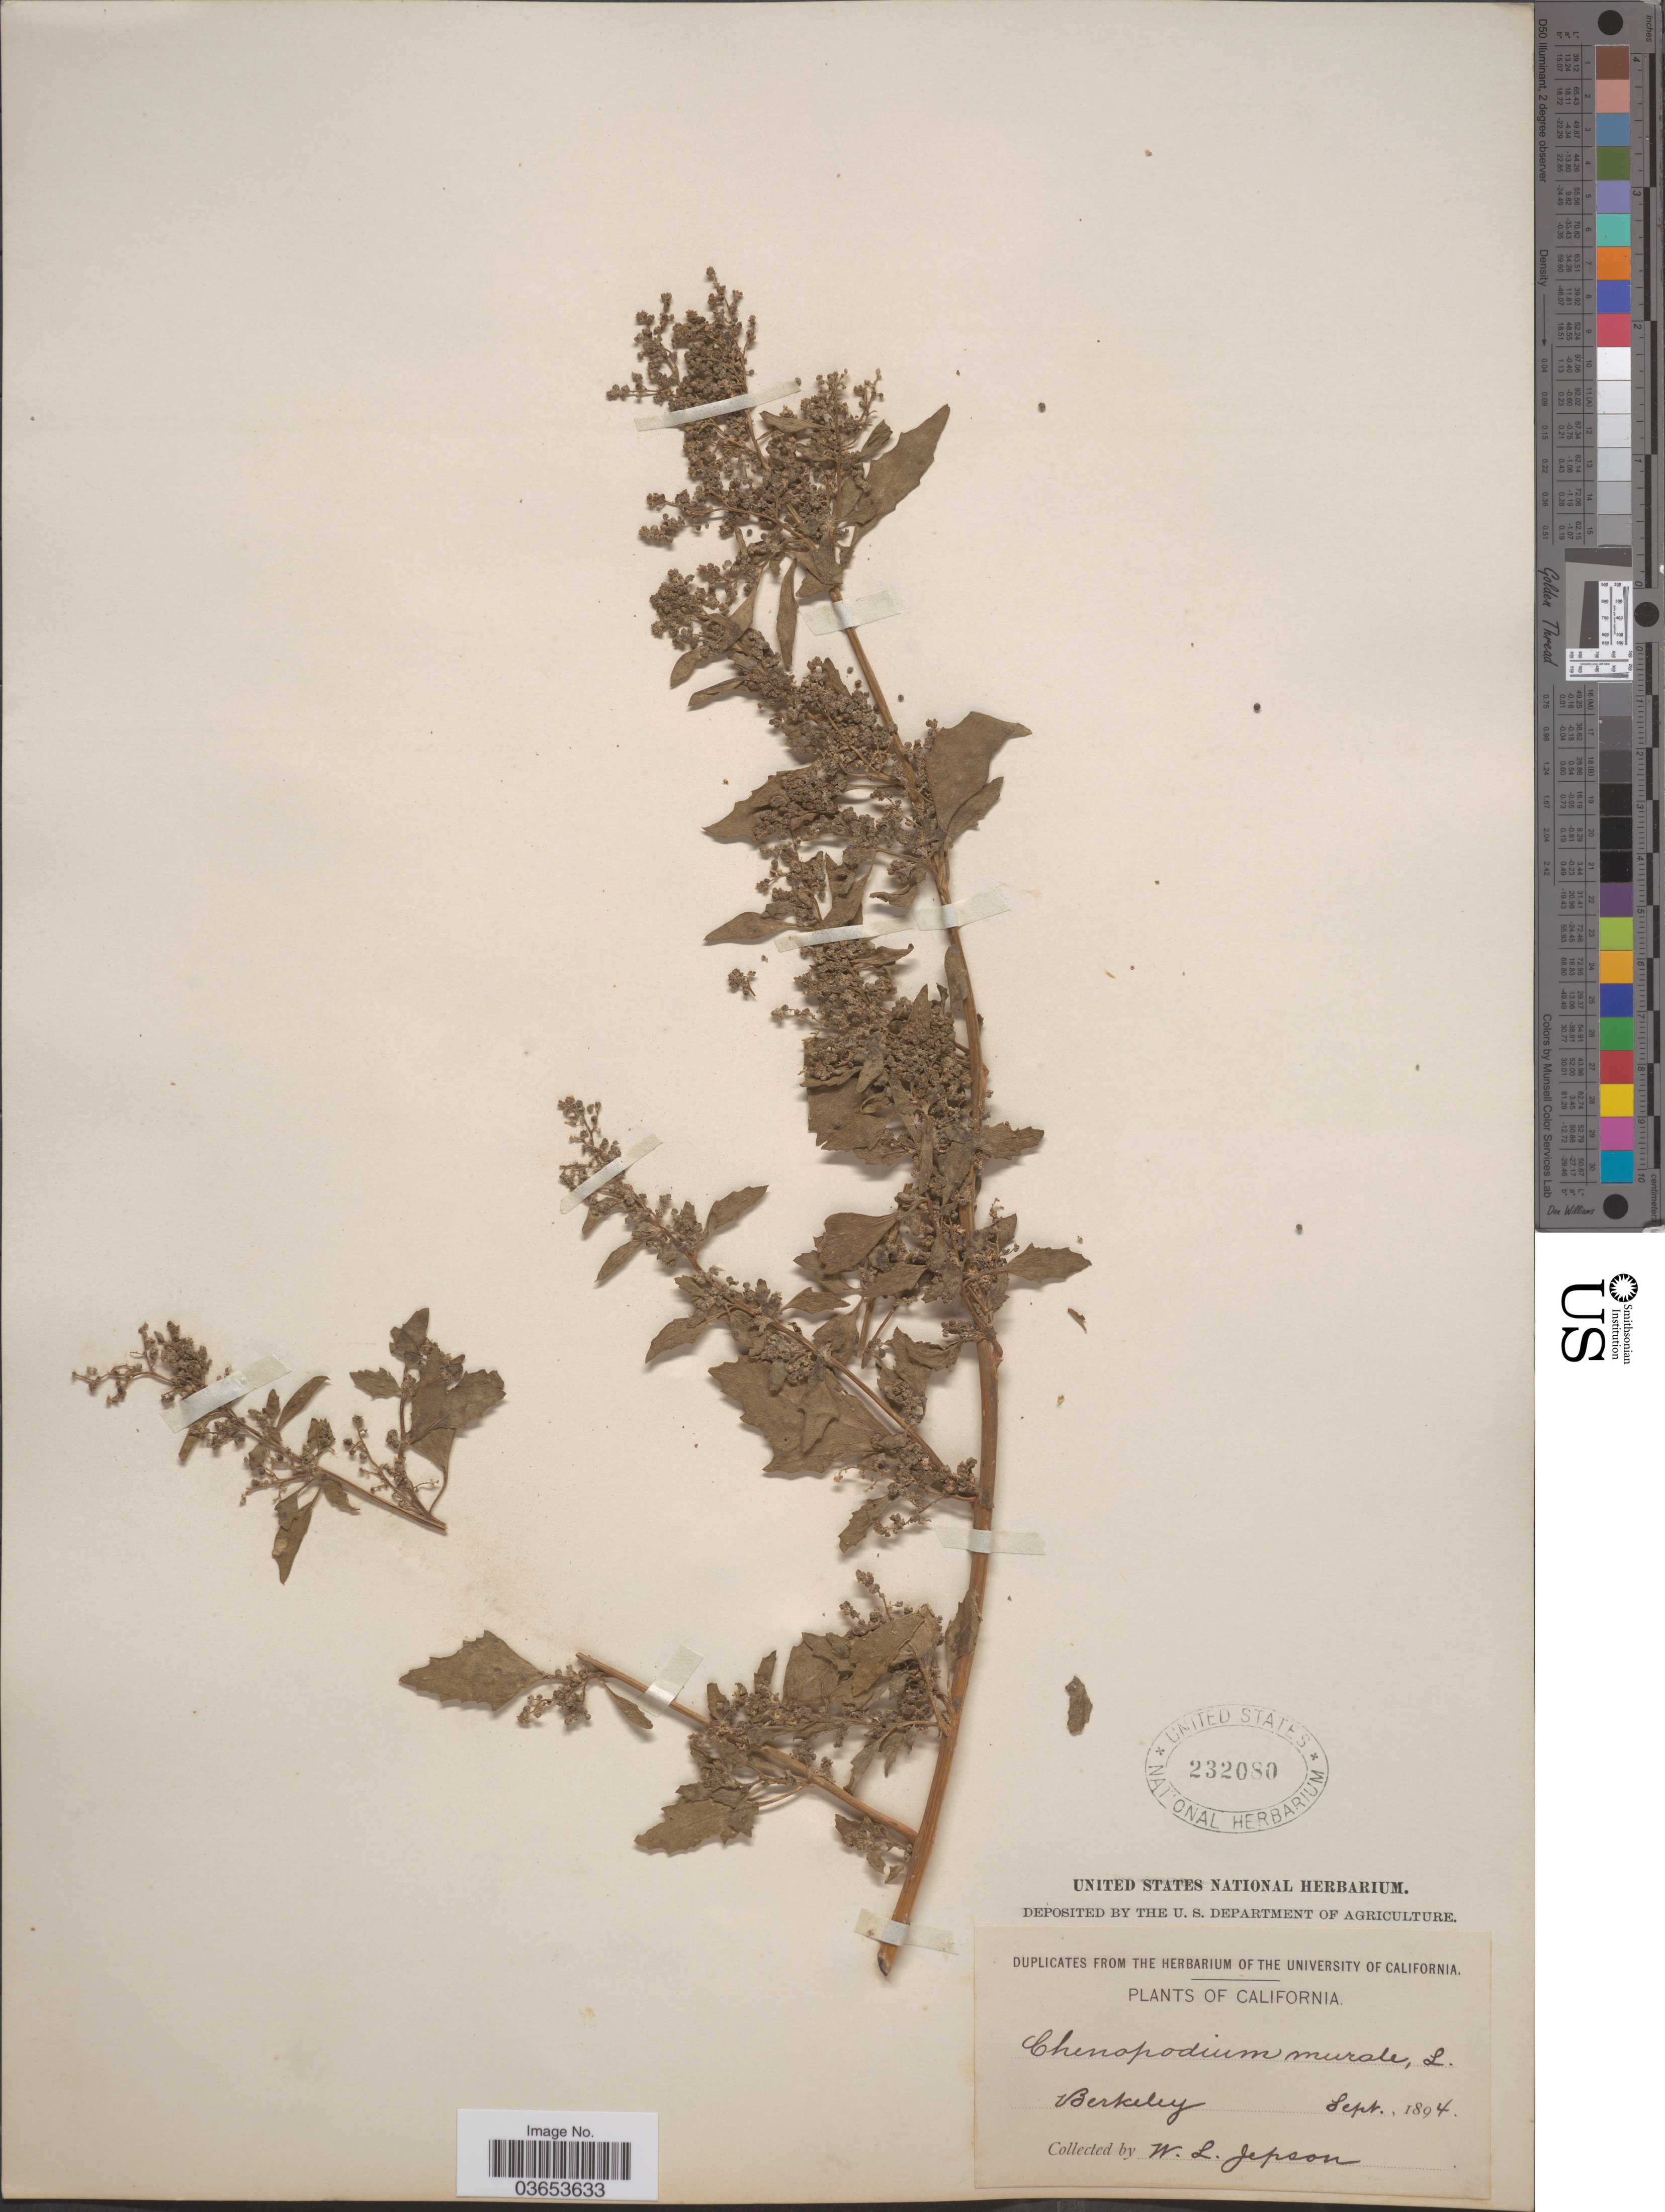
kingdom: Plantae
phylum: Tracheophyta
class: Magnoliopsida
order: Caryophyllales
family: Amaranthaceae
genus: Chenopodium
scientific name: Chenopodium murale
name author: L.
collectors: W. L. Jepson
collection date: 1894-09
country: United States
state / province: California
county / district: Alameda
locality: Berkeley.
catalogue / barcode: US 232080